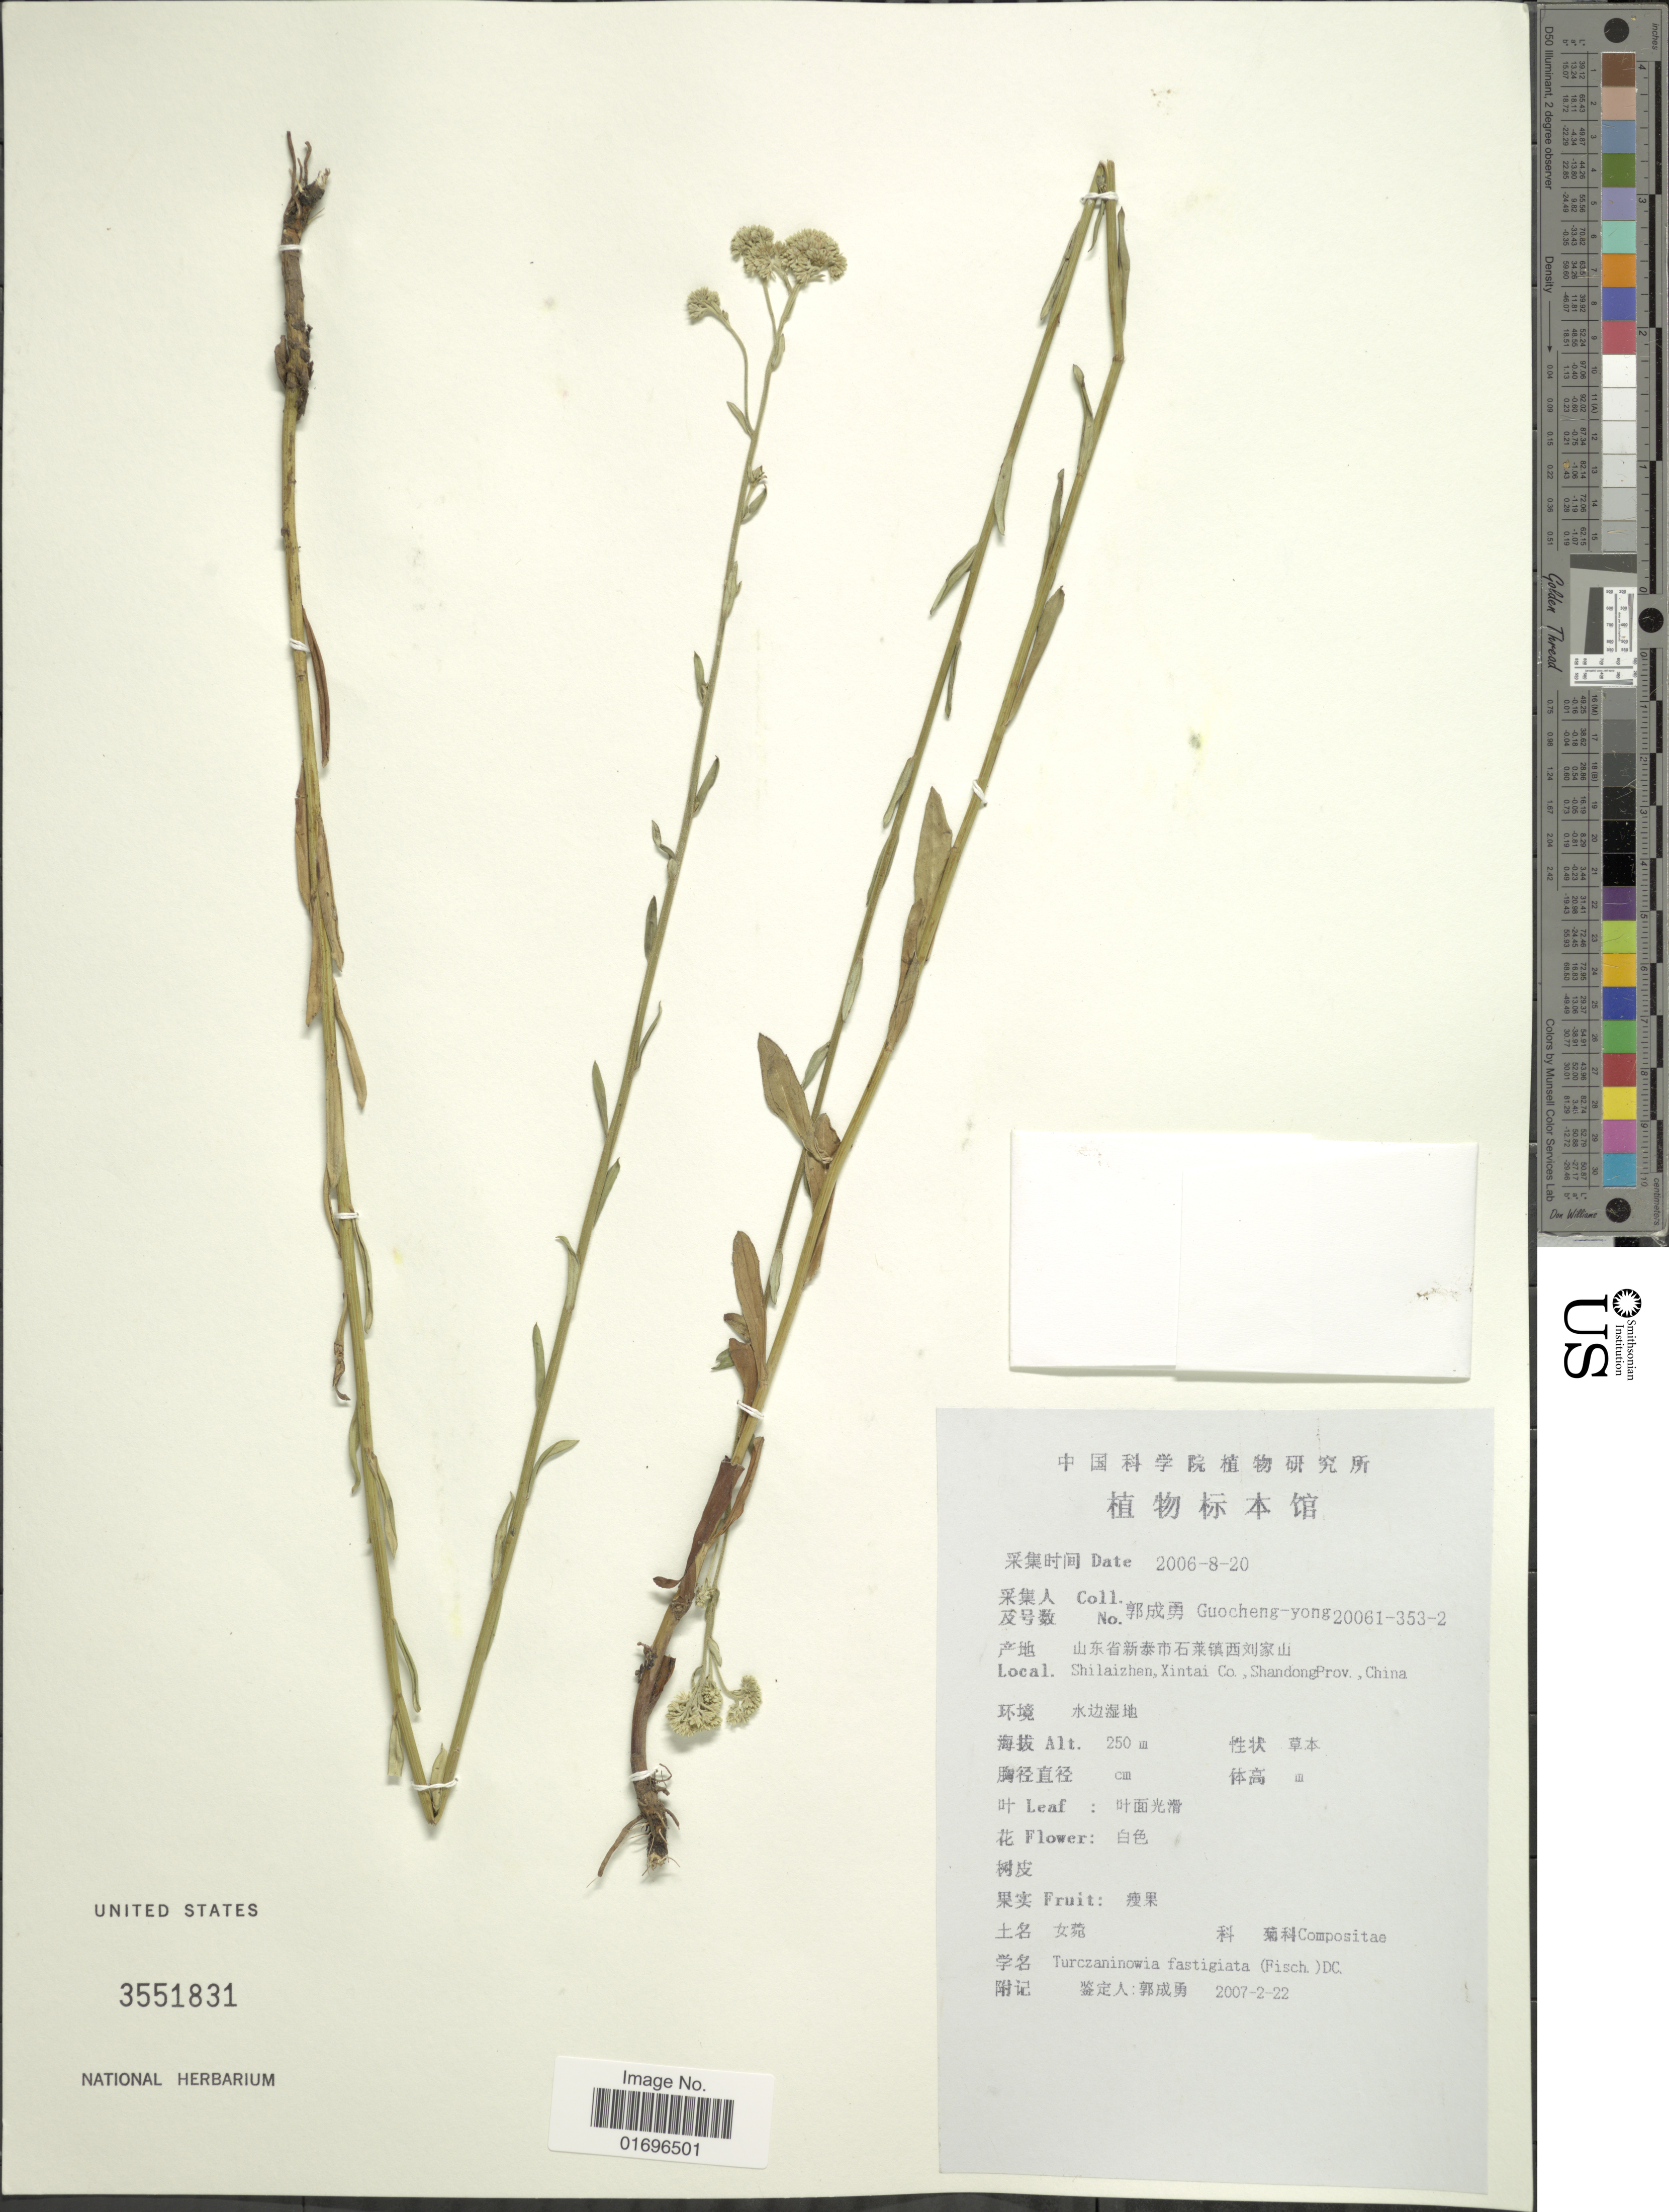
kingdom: Plantae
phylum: Tracheophyta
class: Magnoliopsida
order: Asterales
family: Asteraceae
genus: Aster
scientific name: Aster fastigiatus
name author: Fisch.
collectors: Guo cheng-yong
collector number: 20061-353-2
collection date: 2006-08-20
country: China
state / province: Shandong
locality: Shilaizhen, Xintai Co., Shandong Prov.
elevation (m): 250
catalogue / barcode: US 3551831